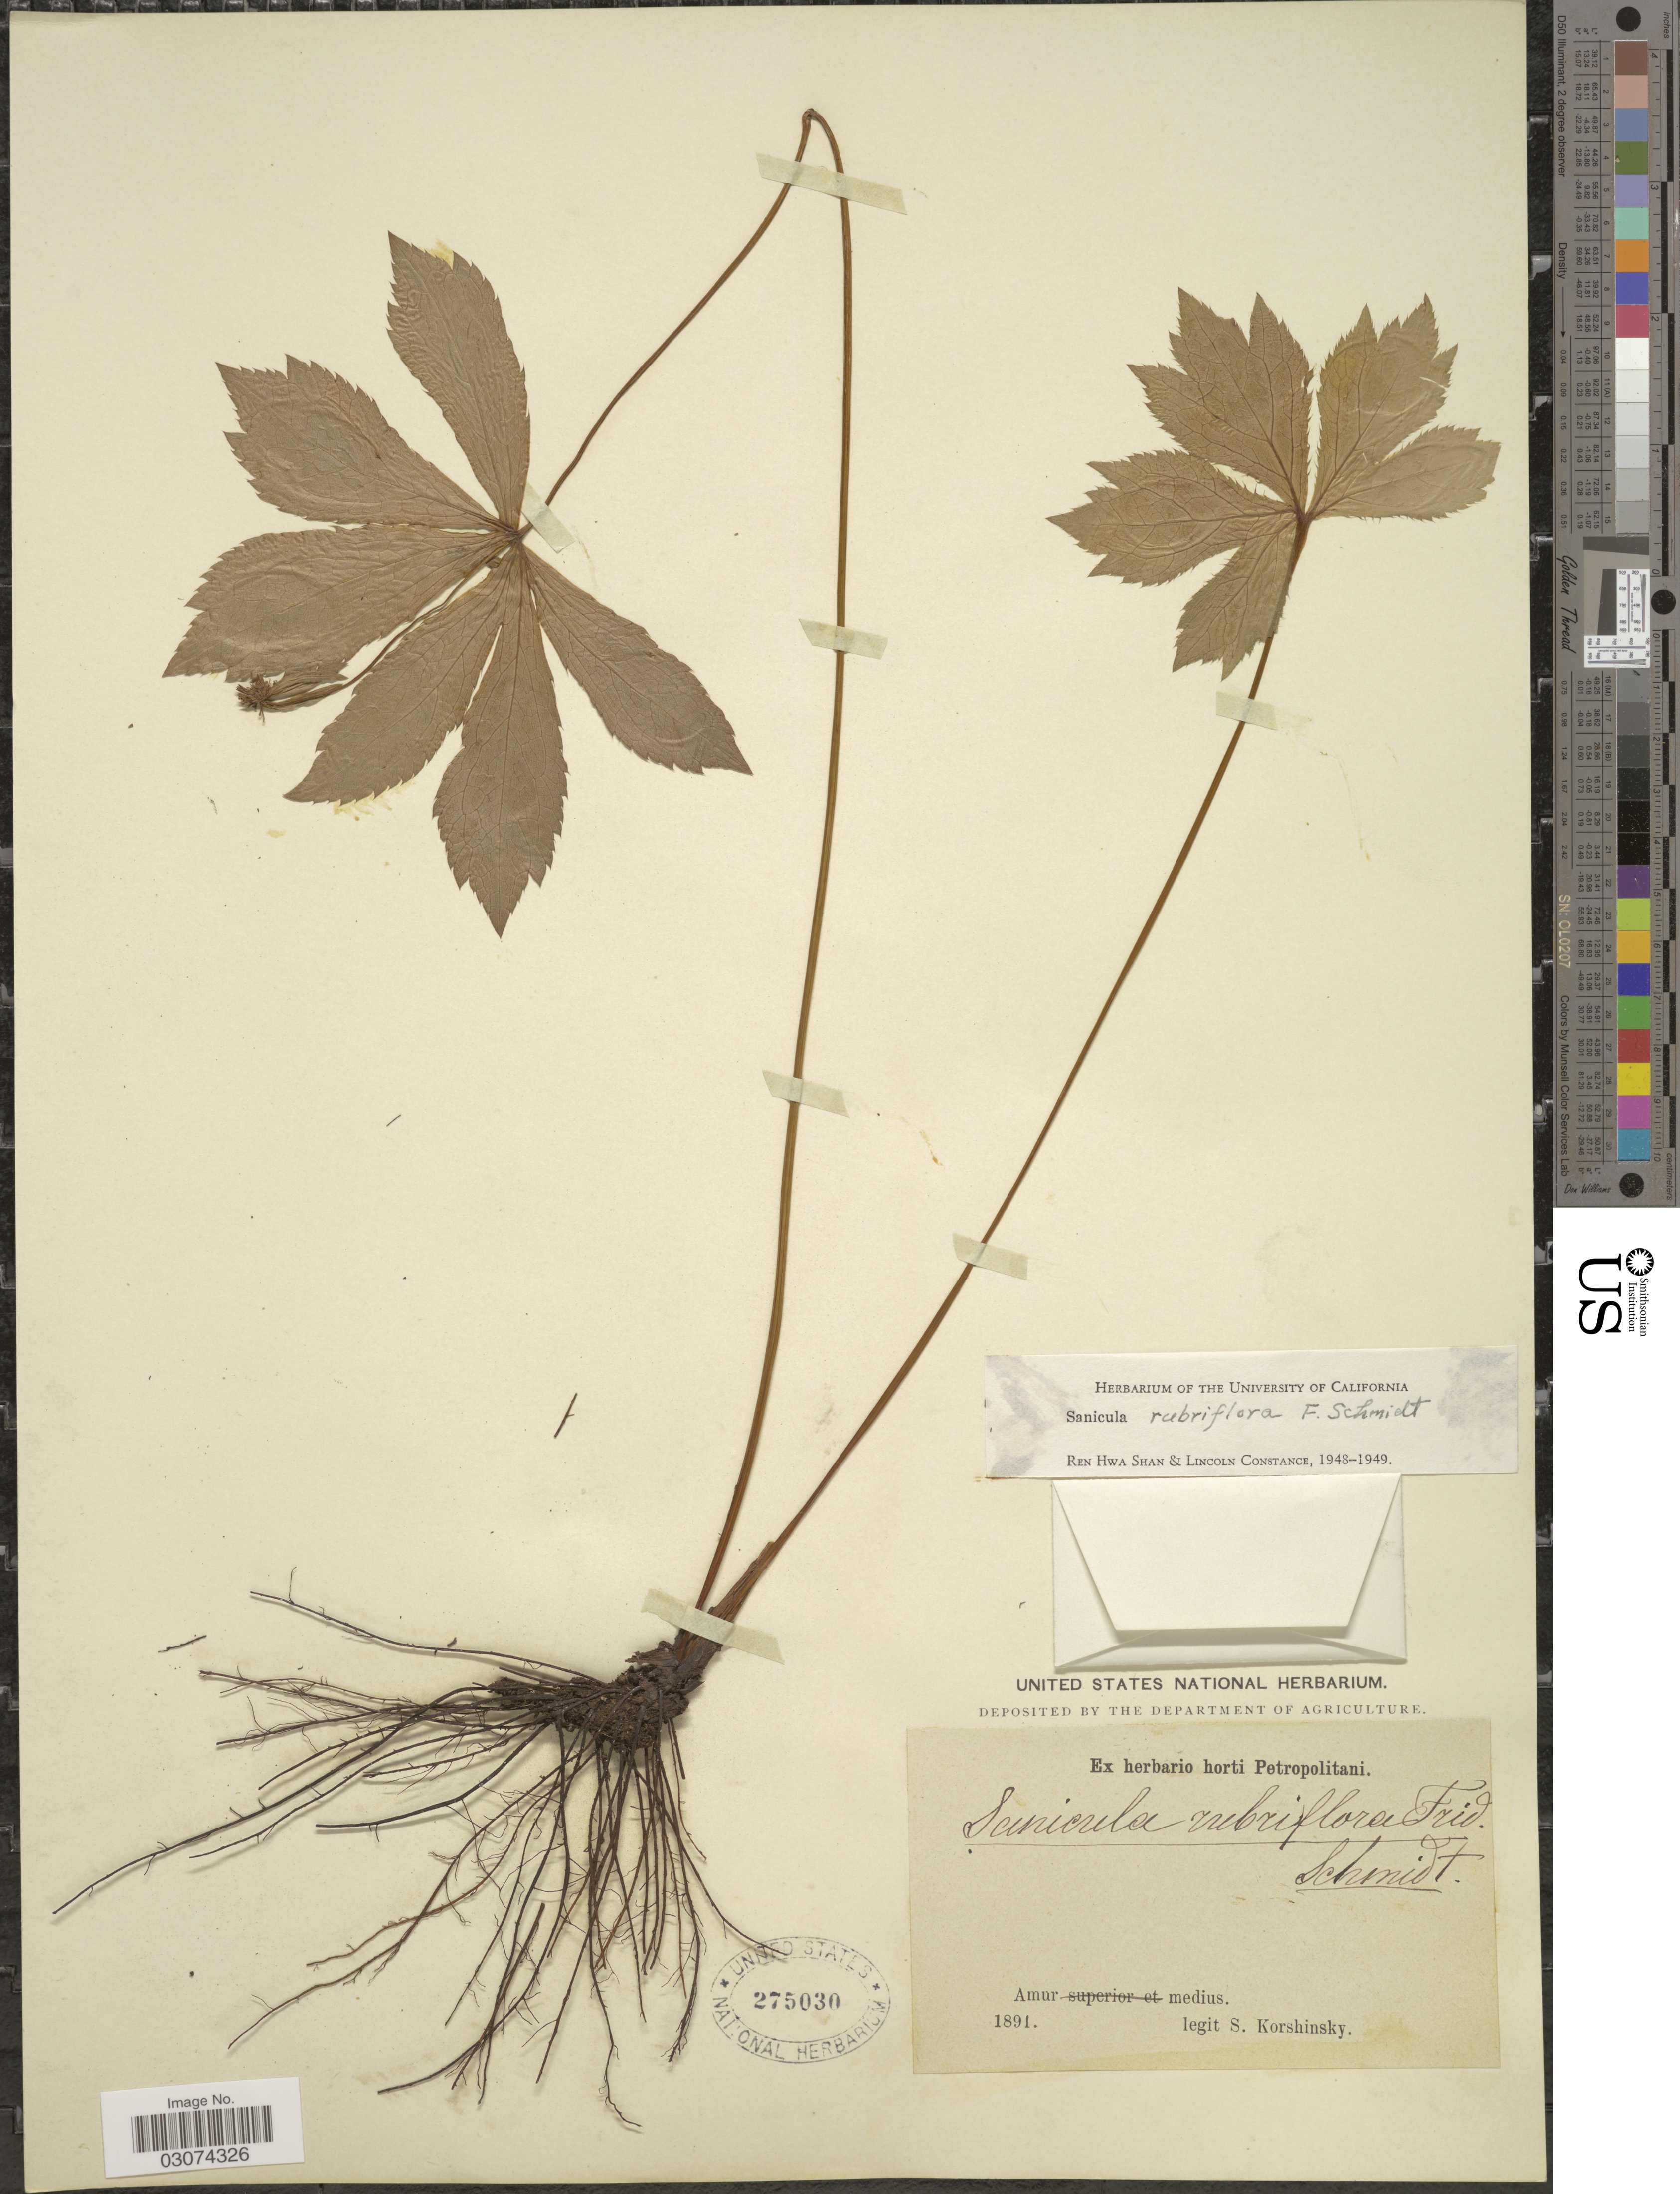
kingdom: Plantae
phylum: Tracheophyta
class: Magnoliopsida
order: Apiales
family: Apiaceae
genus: Sanicula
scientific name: Sanicula rubriflora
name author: F. Schmidt ex Maxim.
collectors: S. I. Korshinsky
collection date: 1891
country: Russian Federation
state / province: Amur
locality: Amur medius.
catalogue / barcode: US 275030